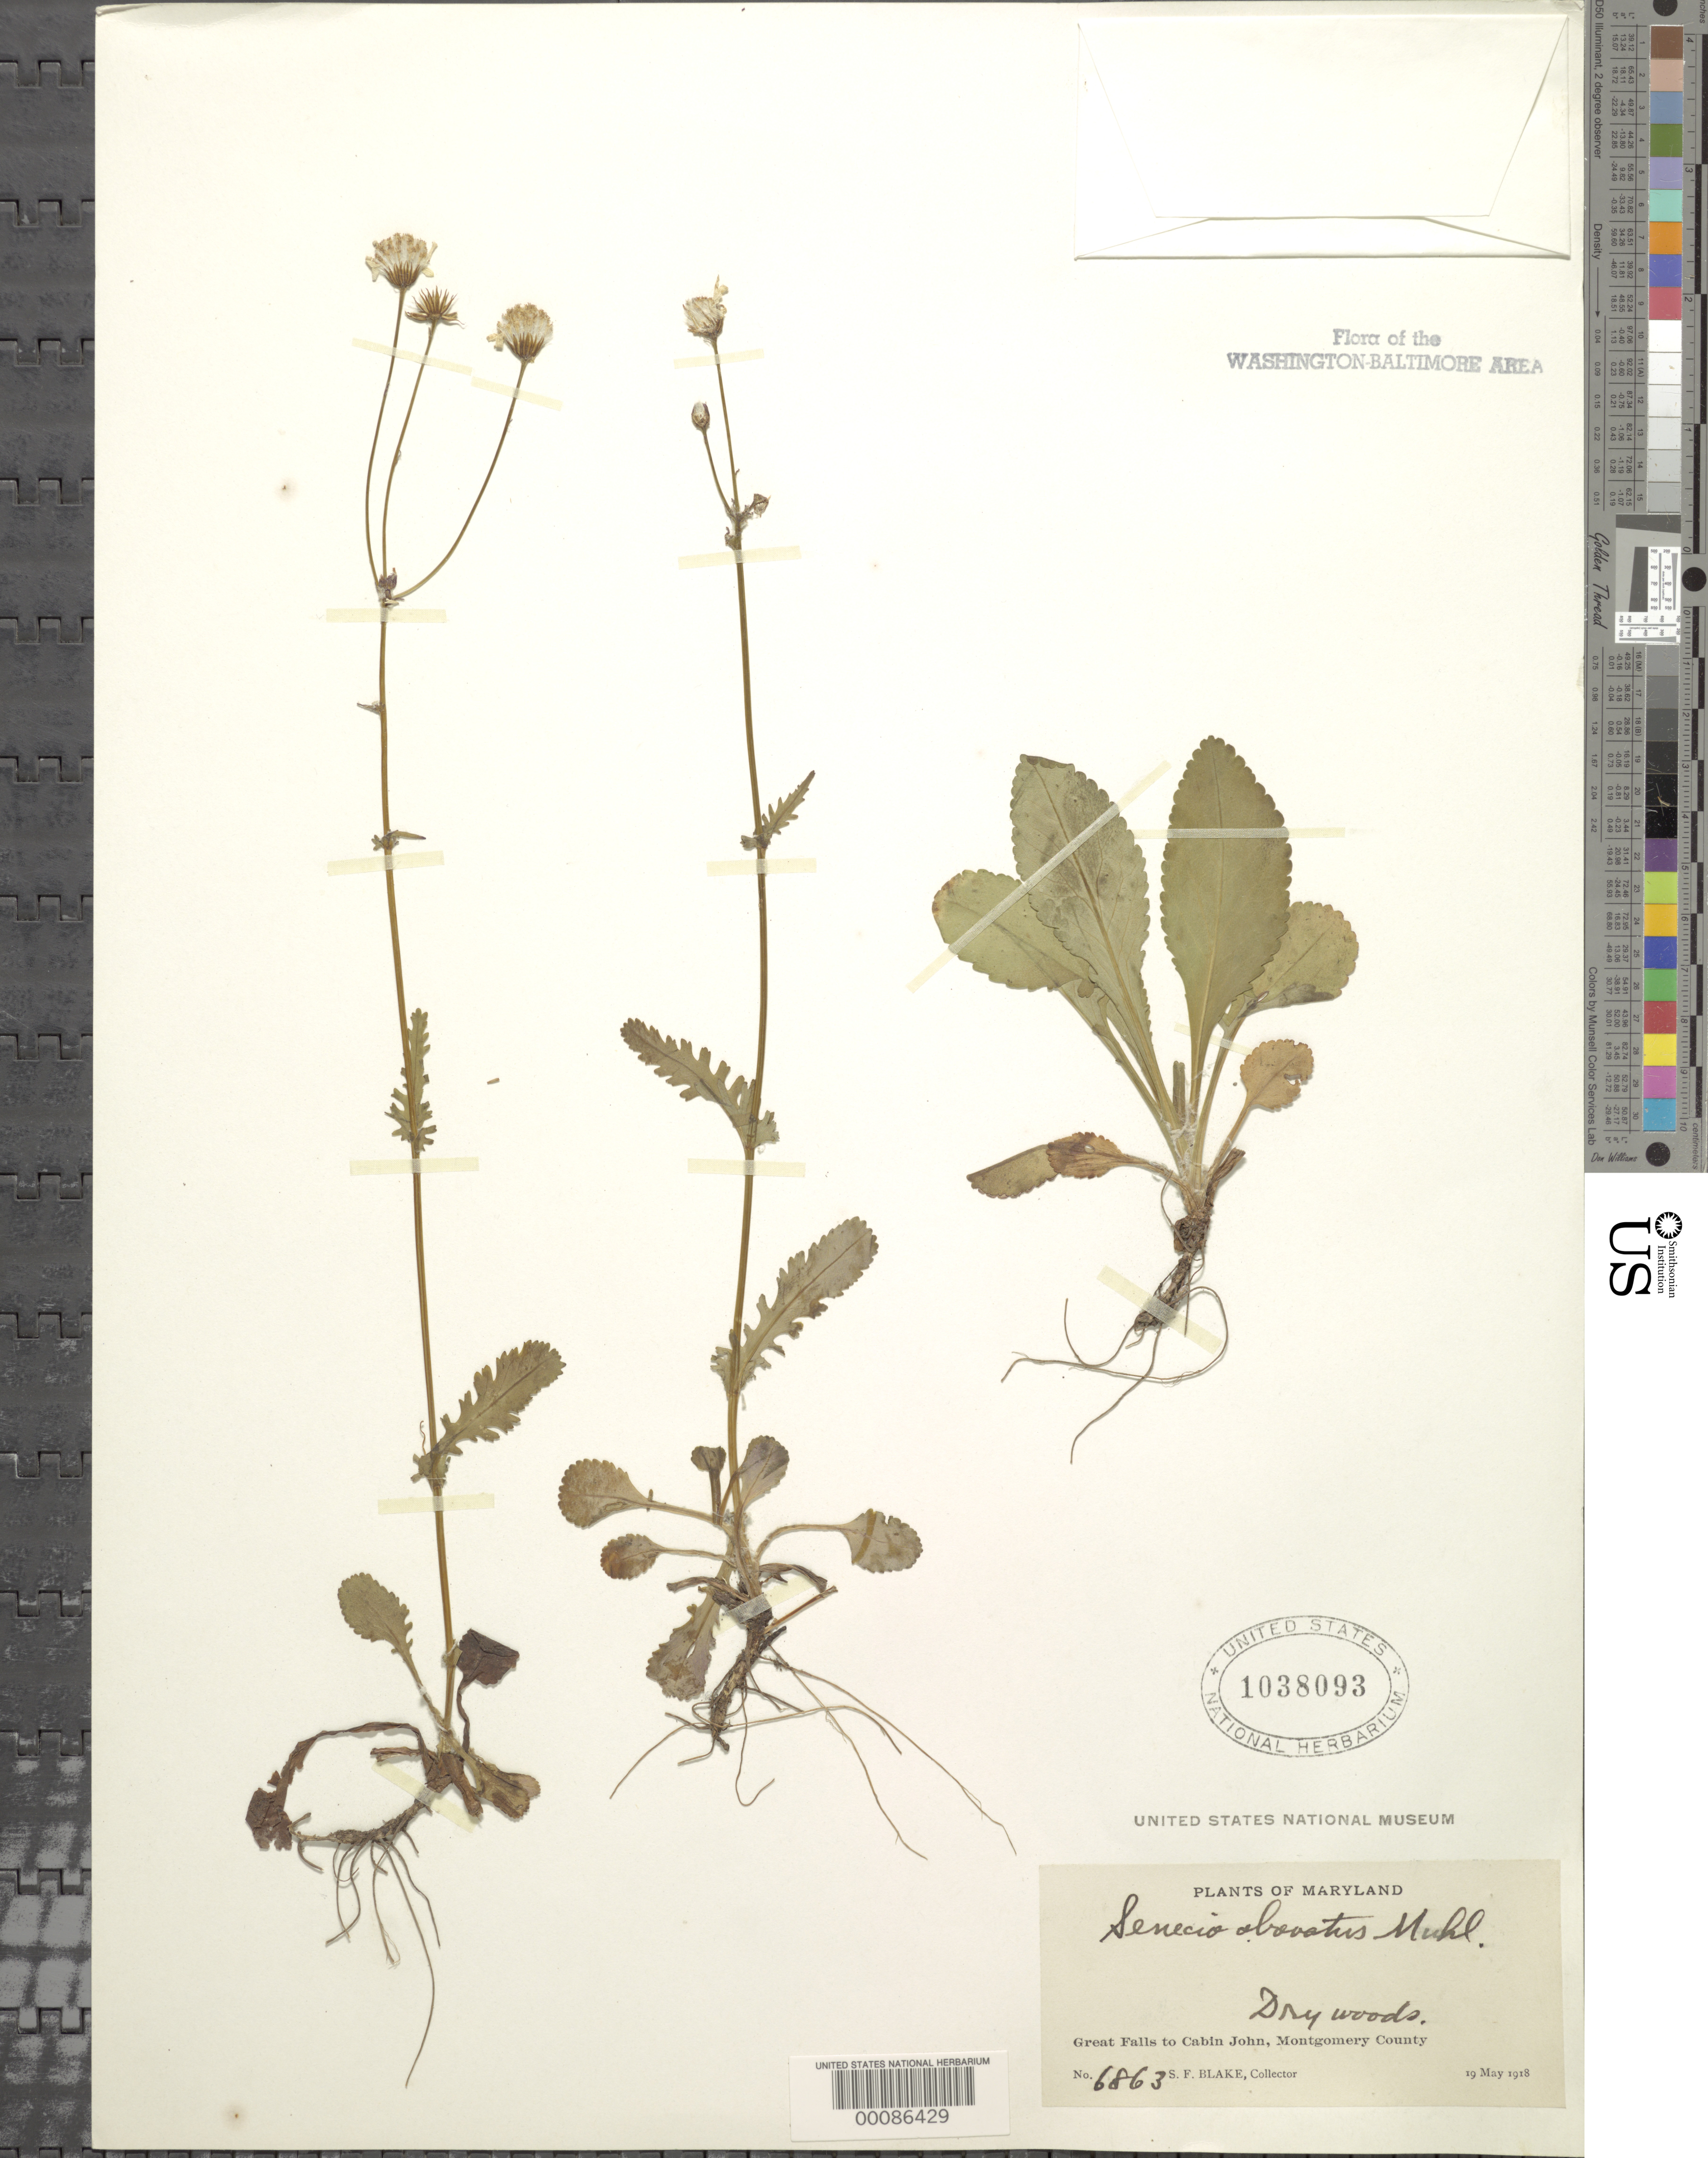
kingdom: Plantae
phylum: Tracheophyta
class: Magnoliopsida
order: Asterales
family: Asteraceae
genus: Packera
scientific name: Packera obovata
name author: (Muhl. ex Willd.) W.A. Weber & Á. Löve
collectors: S. Blake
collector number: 6863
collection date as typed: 19 May 1918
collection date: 1918-05-19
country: United States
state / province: Maryland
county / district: Montgomery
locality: Great Falls to Cabin John C. & O. Canal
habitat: Dry woods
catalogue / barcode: US 1038093